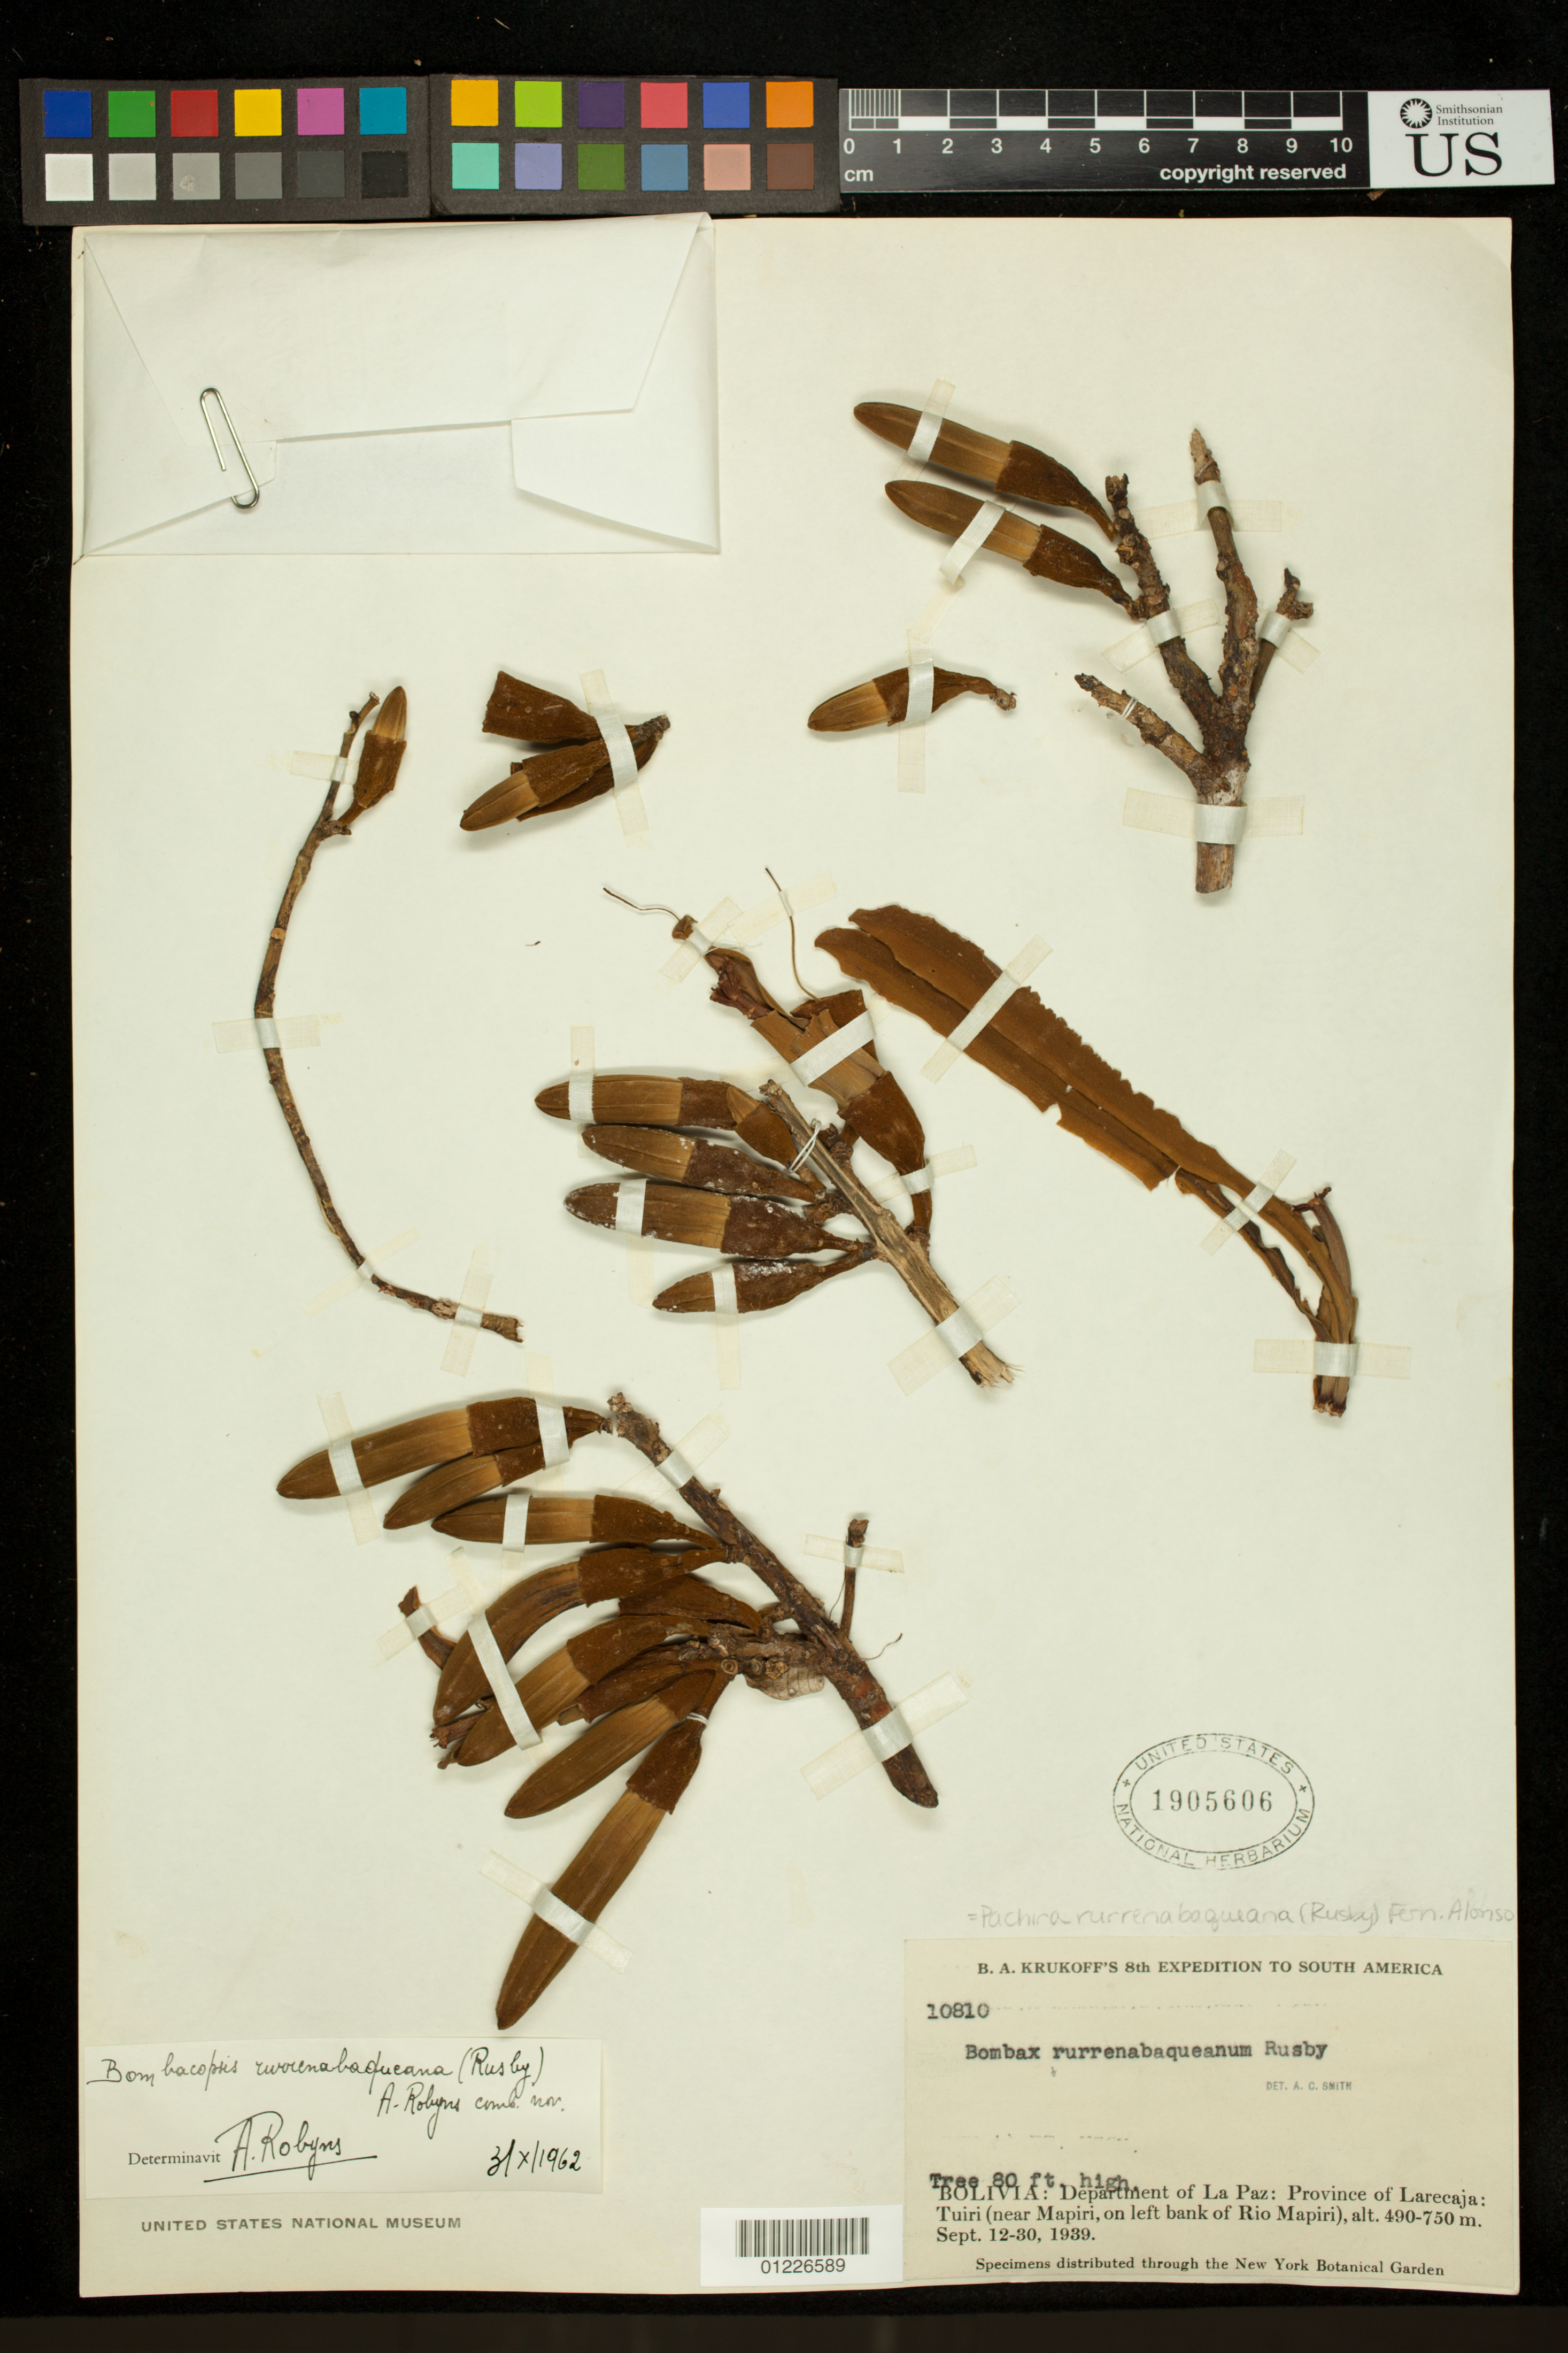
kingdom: Plantae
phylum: Tracheophyta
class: Magnoliopsida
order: Malvales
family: Malvaceae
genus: Pachira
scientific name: Pachira rurrenabaqueana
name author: (Rusby) Fern. Alonso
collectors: B. A. Krukoff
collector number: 10810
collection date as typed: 1939-09-12 to 1939-09-30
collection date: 1939-09-12/1939-09-30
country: Bolivia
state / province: La Paz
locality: Province of Larecaja: Tuiri (near Mapiri, on left bank of Rio Mapiri)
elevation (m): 490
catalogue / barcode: US 1905606